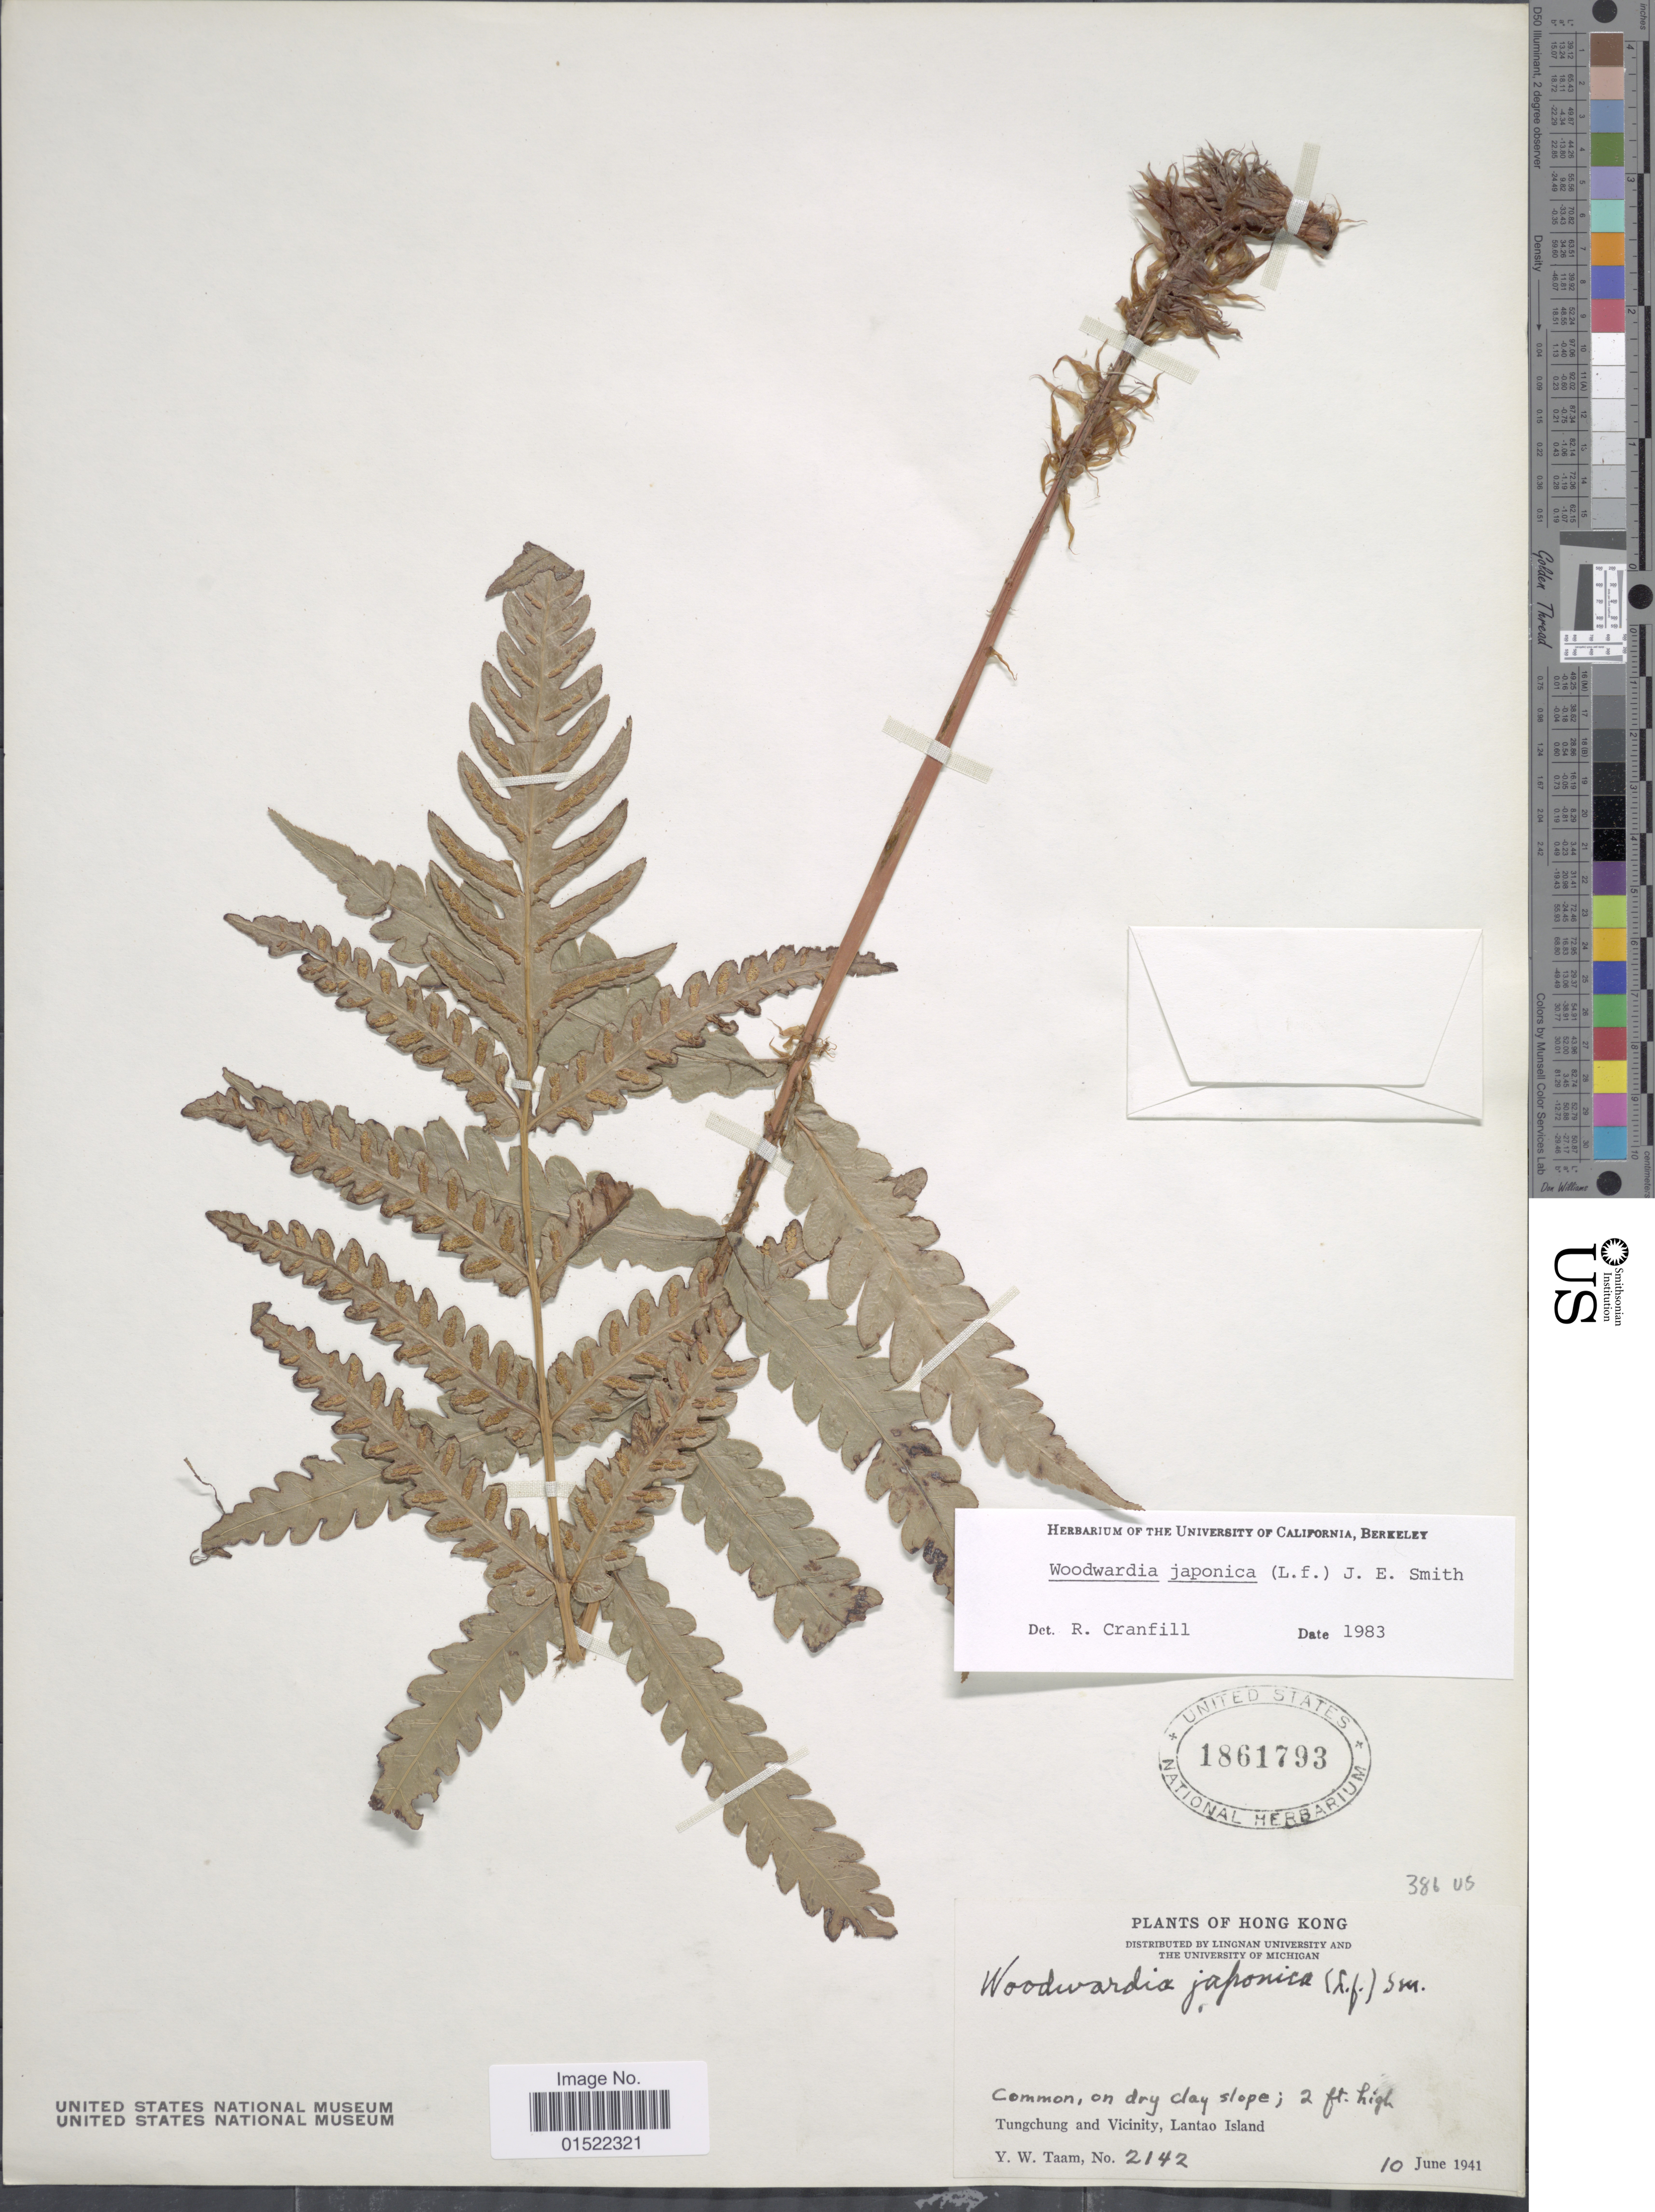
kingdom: Plantae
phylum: Tracheophyta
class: Polypodiopsida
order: Polypodiales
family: Blechnaceae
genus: Woodwardia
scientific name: Woodwardia japonica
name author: (L. f.) Sm.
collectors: Y. W. Taam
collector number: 2142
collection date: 1941-06-10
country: China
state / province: Hong Kong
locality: Tungchung and Vicinity, Lantao Island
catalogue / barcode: US 1861793